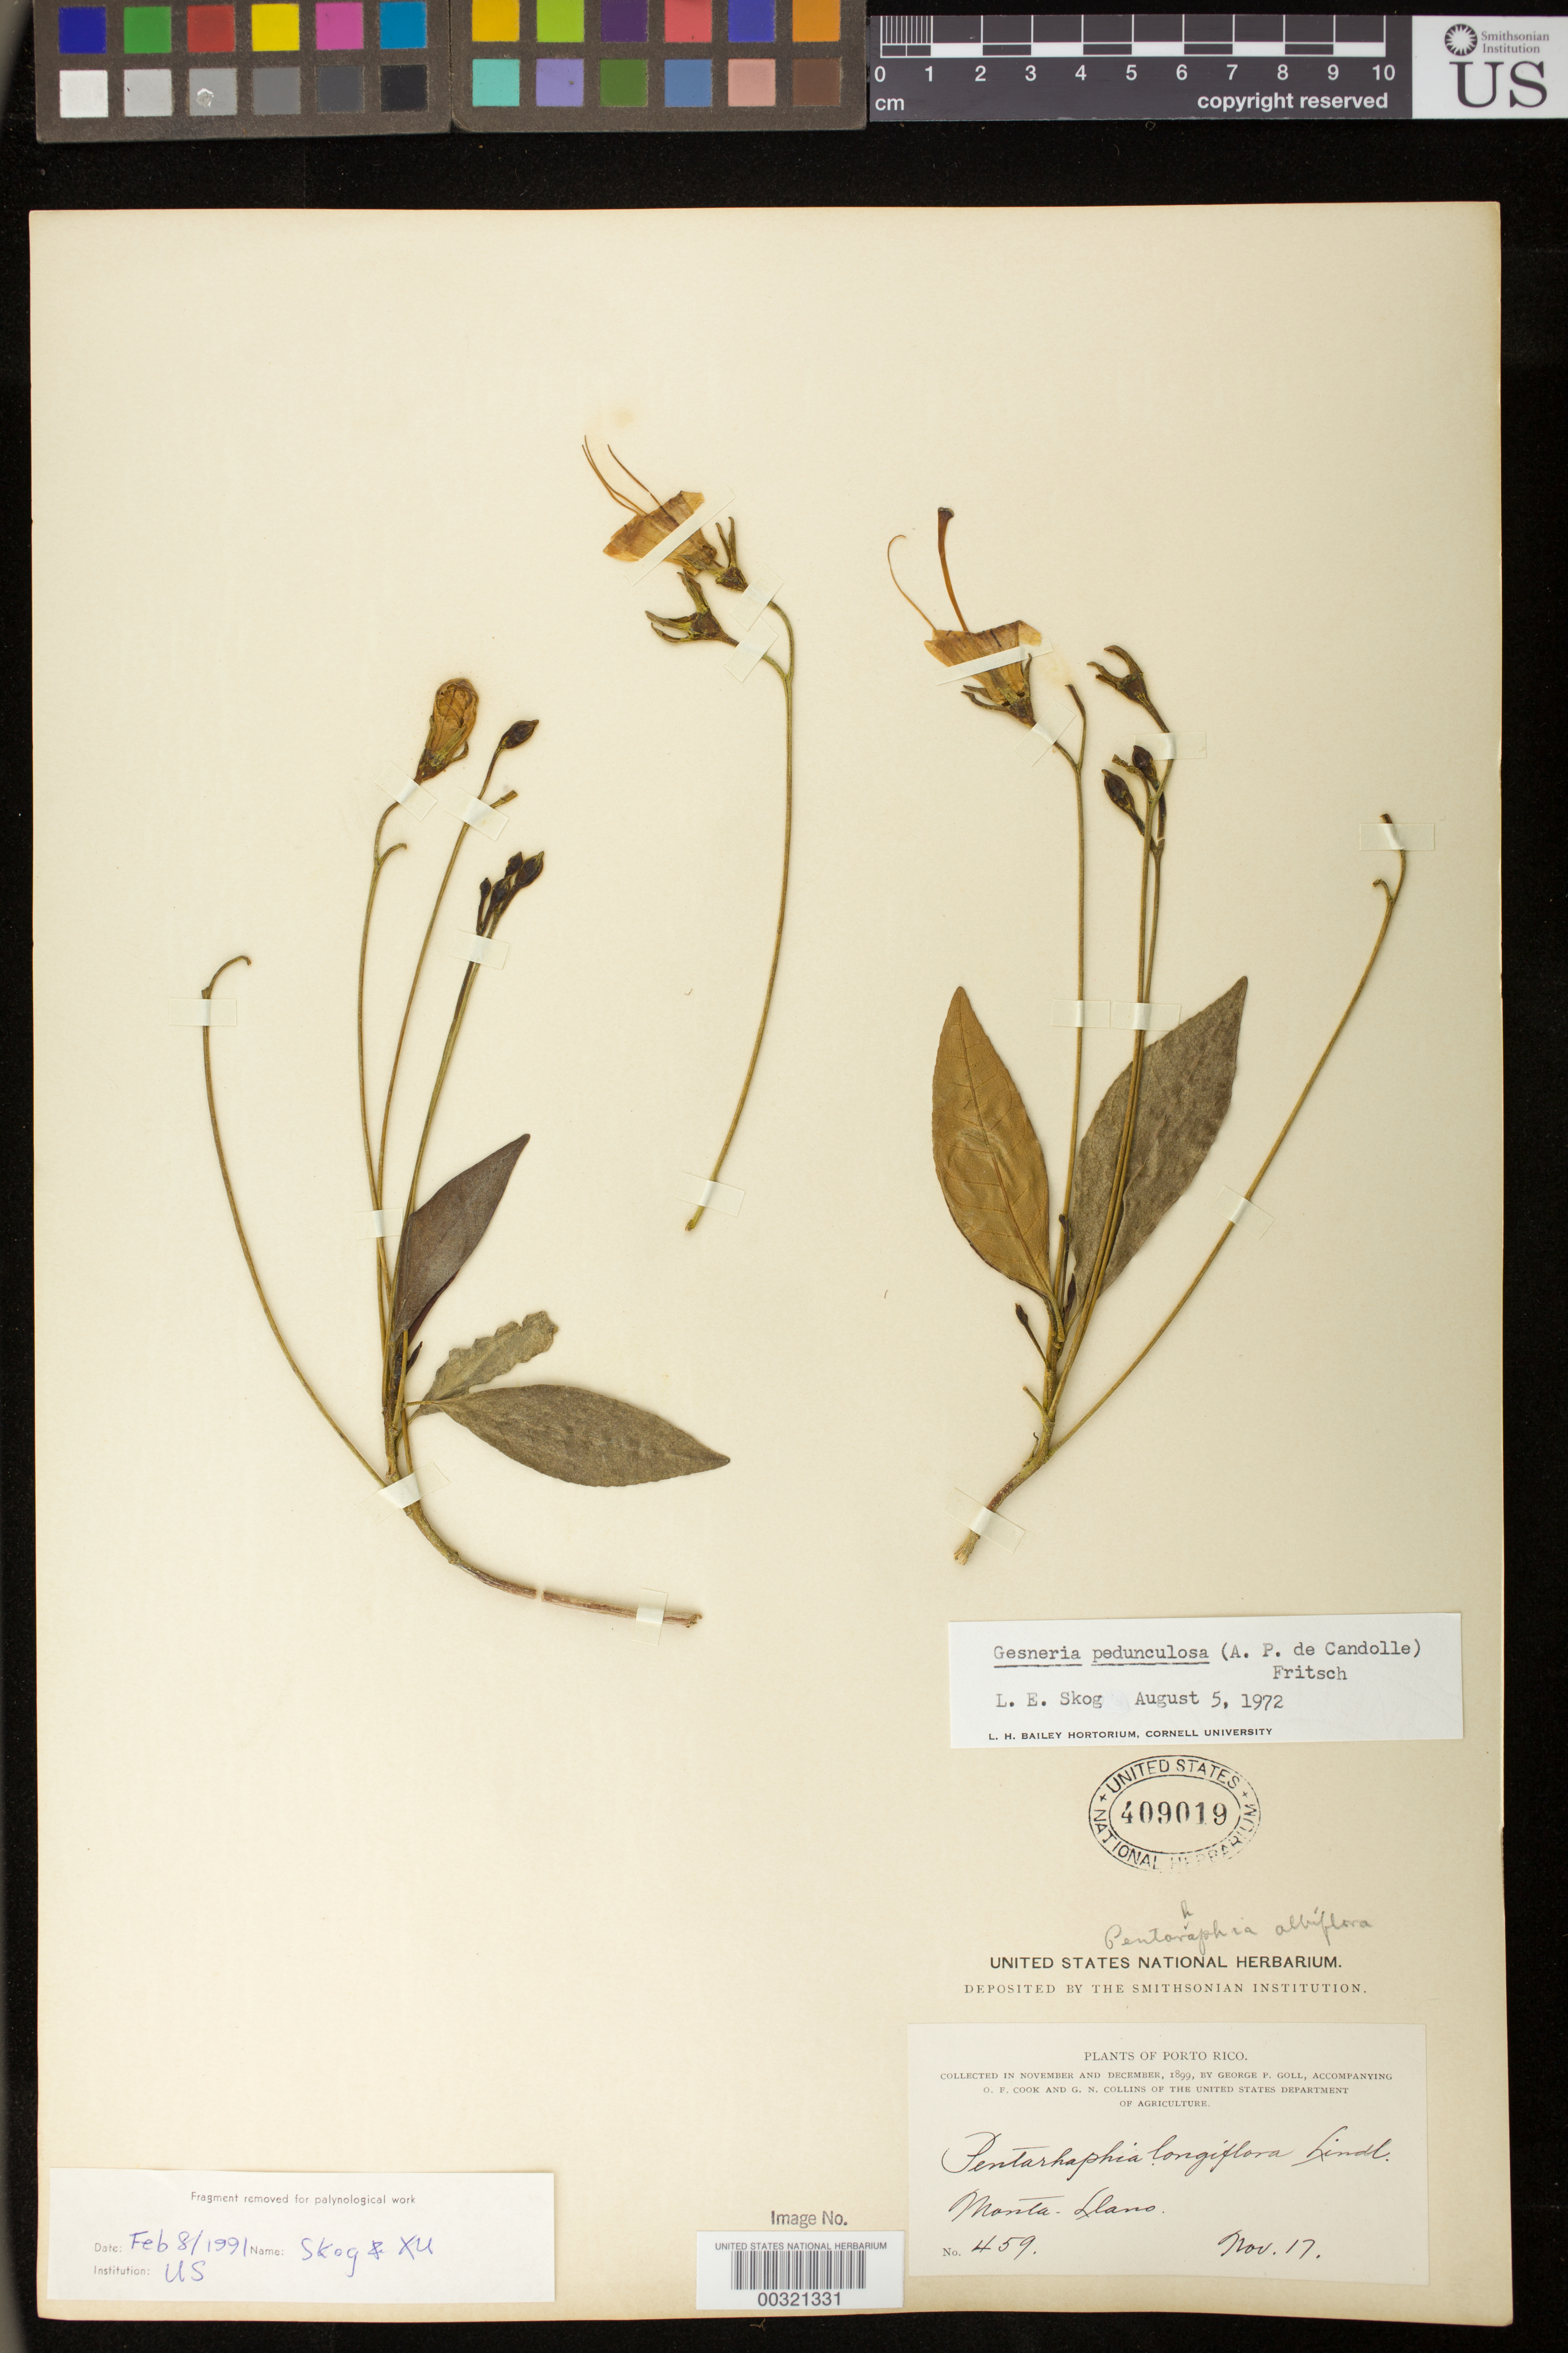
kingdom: Plantae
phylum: Tracheophyta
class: Magnoliopsida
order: Lamiales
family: Gesneriaceae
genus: Gesneria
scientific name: Gesneria pedunculosa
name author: (DC.) Fritsch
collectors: G. Goll, O. F. Cook & G. N. Collins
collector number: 459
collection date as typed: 17 Nov 1899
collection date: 1899-11-17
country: Puerto Rico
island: Puerto Rico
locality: Monte Llano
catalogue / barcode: US 409019